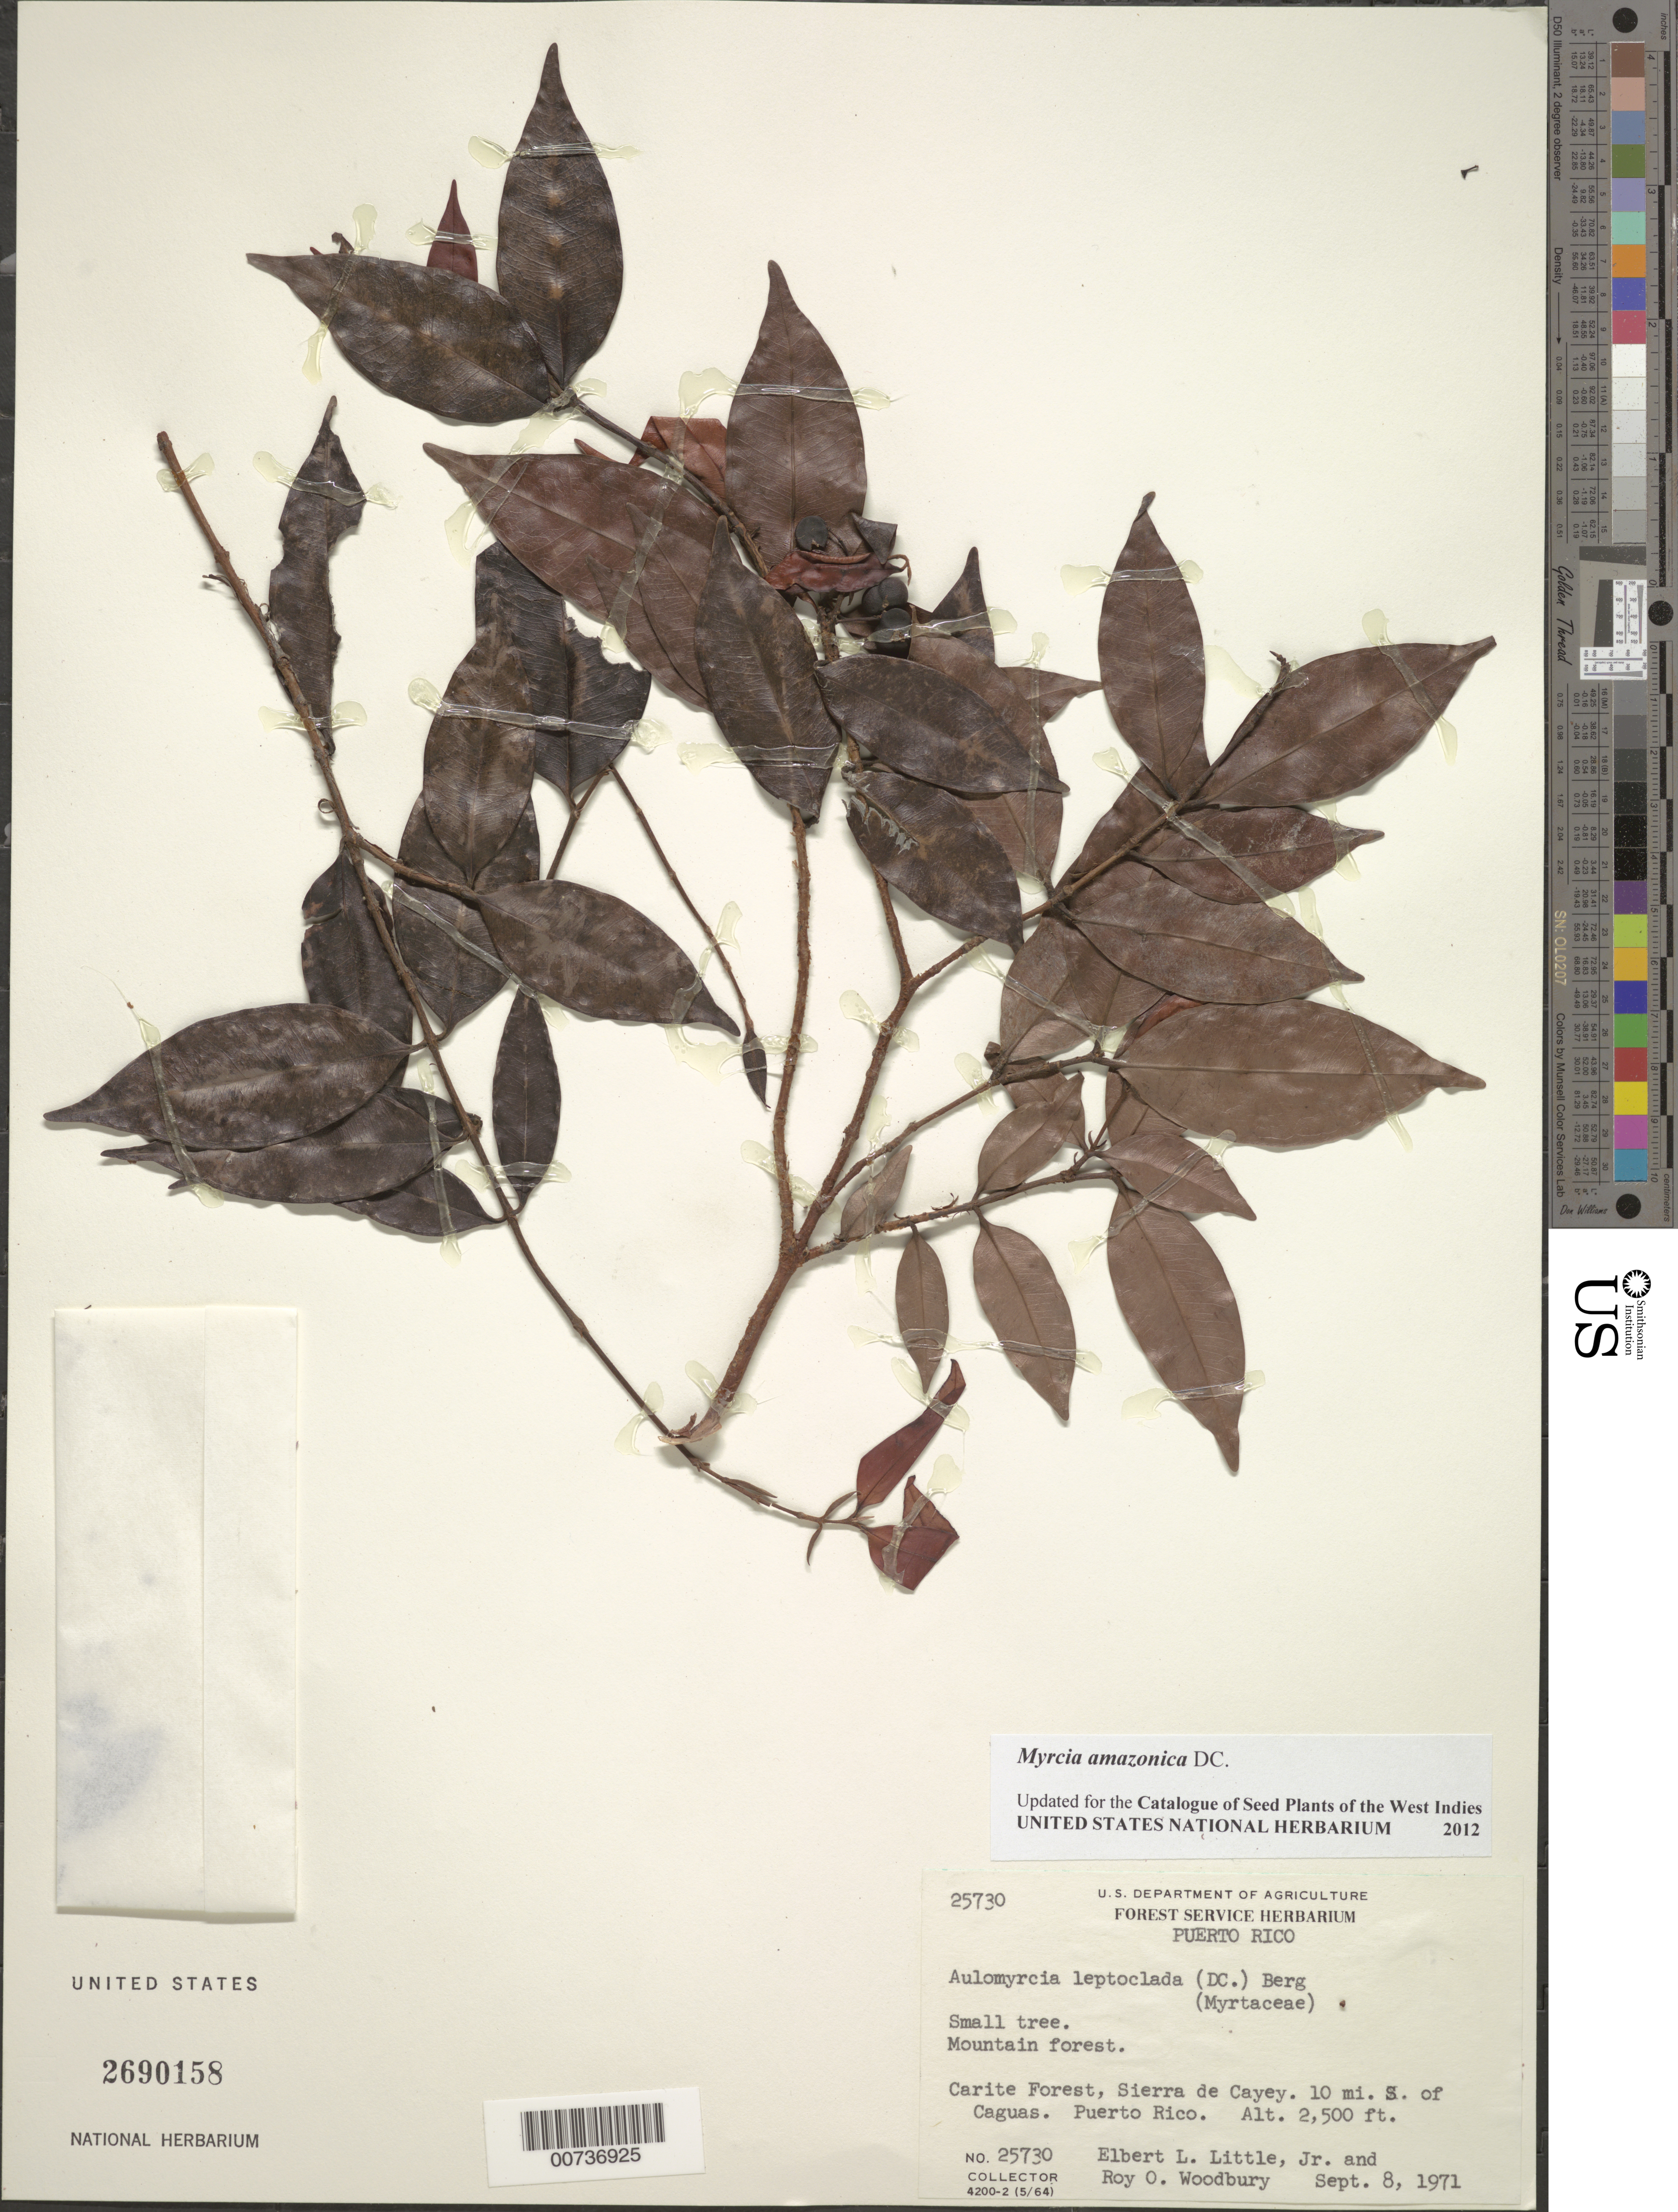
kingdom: Plantae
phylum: Tracheophyta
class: Magnoliopsida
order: Myrtales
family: Myrtaceae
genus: Myrcia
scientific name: Myrcia amazonica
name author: DC.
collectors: E. L. Little & R. O. Woodbury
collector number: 25730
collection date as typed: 08 Sep 1971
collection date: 1971-09-08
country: Puerto Rico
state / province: Cayey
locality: Carite Forest, Sierra de Cayey. 10 miles S of Caguas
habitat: Mountain forest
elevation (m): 762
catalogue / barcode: US 2690158